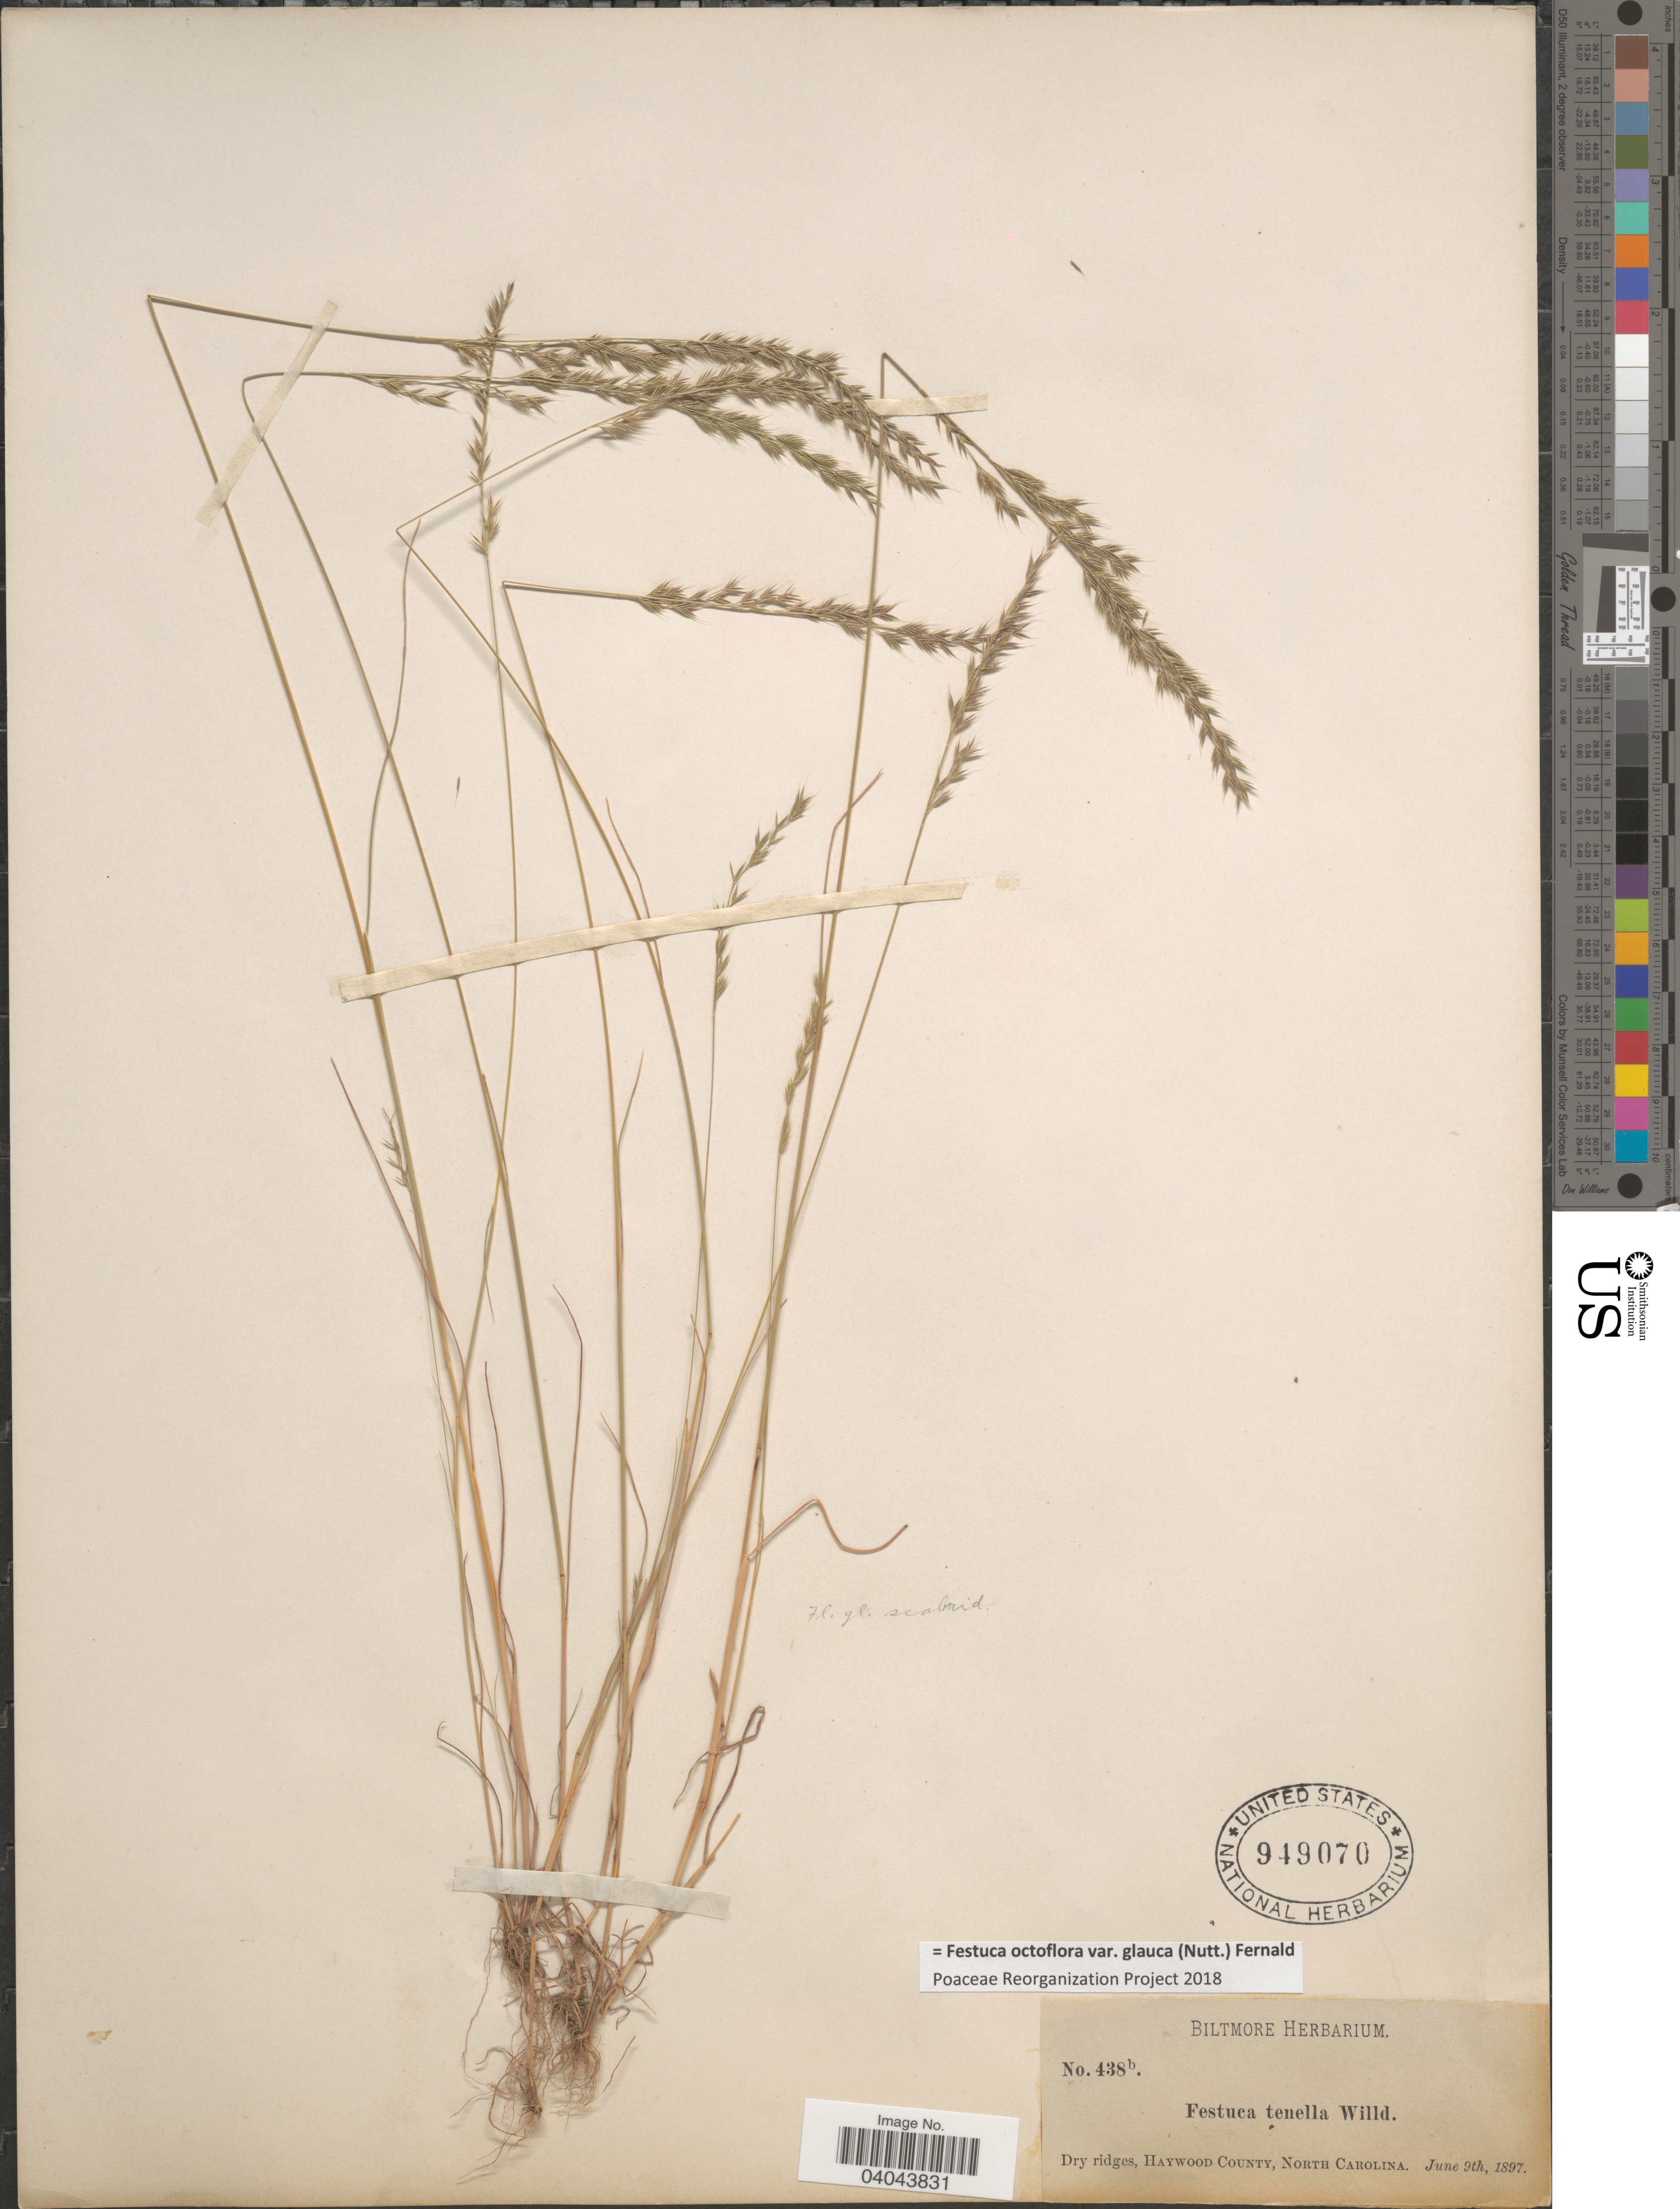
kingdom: Plantae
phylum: Tracheophyta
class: Liliopsida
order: Poales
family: Poaceae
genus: Festuca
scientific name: Festuca octoflora var. glauca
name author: (Nutt.) Fernald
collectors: ex herb. Biltmore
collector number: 438b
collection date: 1897-06-09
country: United States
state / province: North Carolina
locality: Haywood County.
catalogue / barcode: US 949070